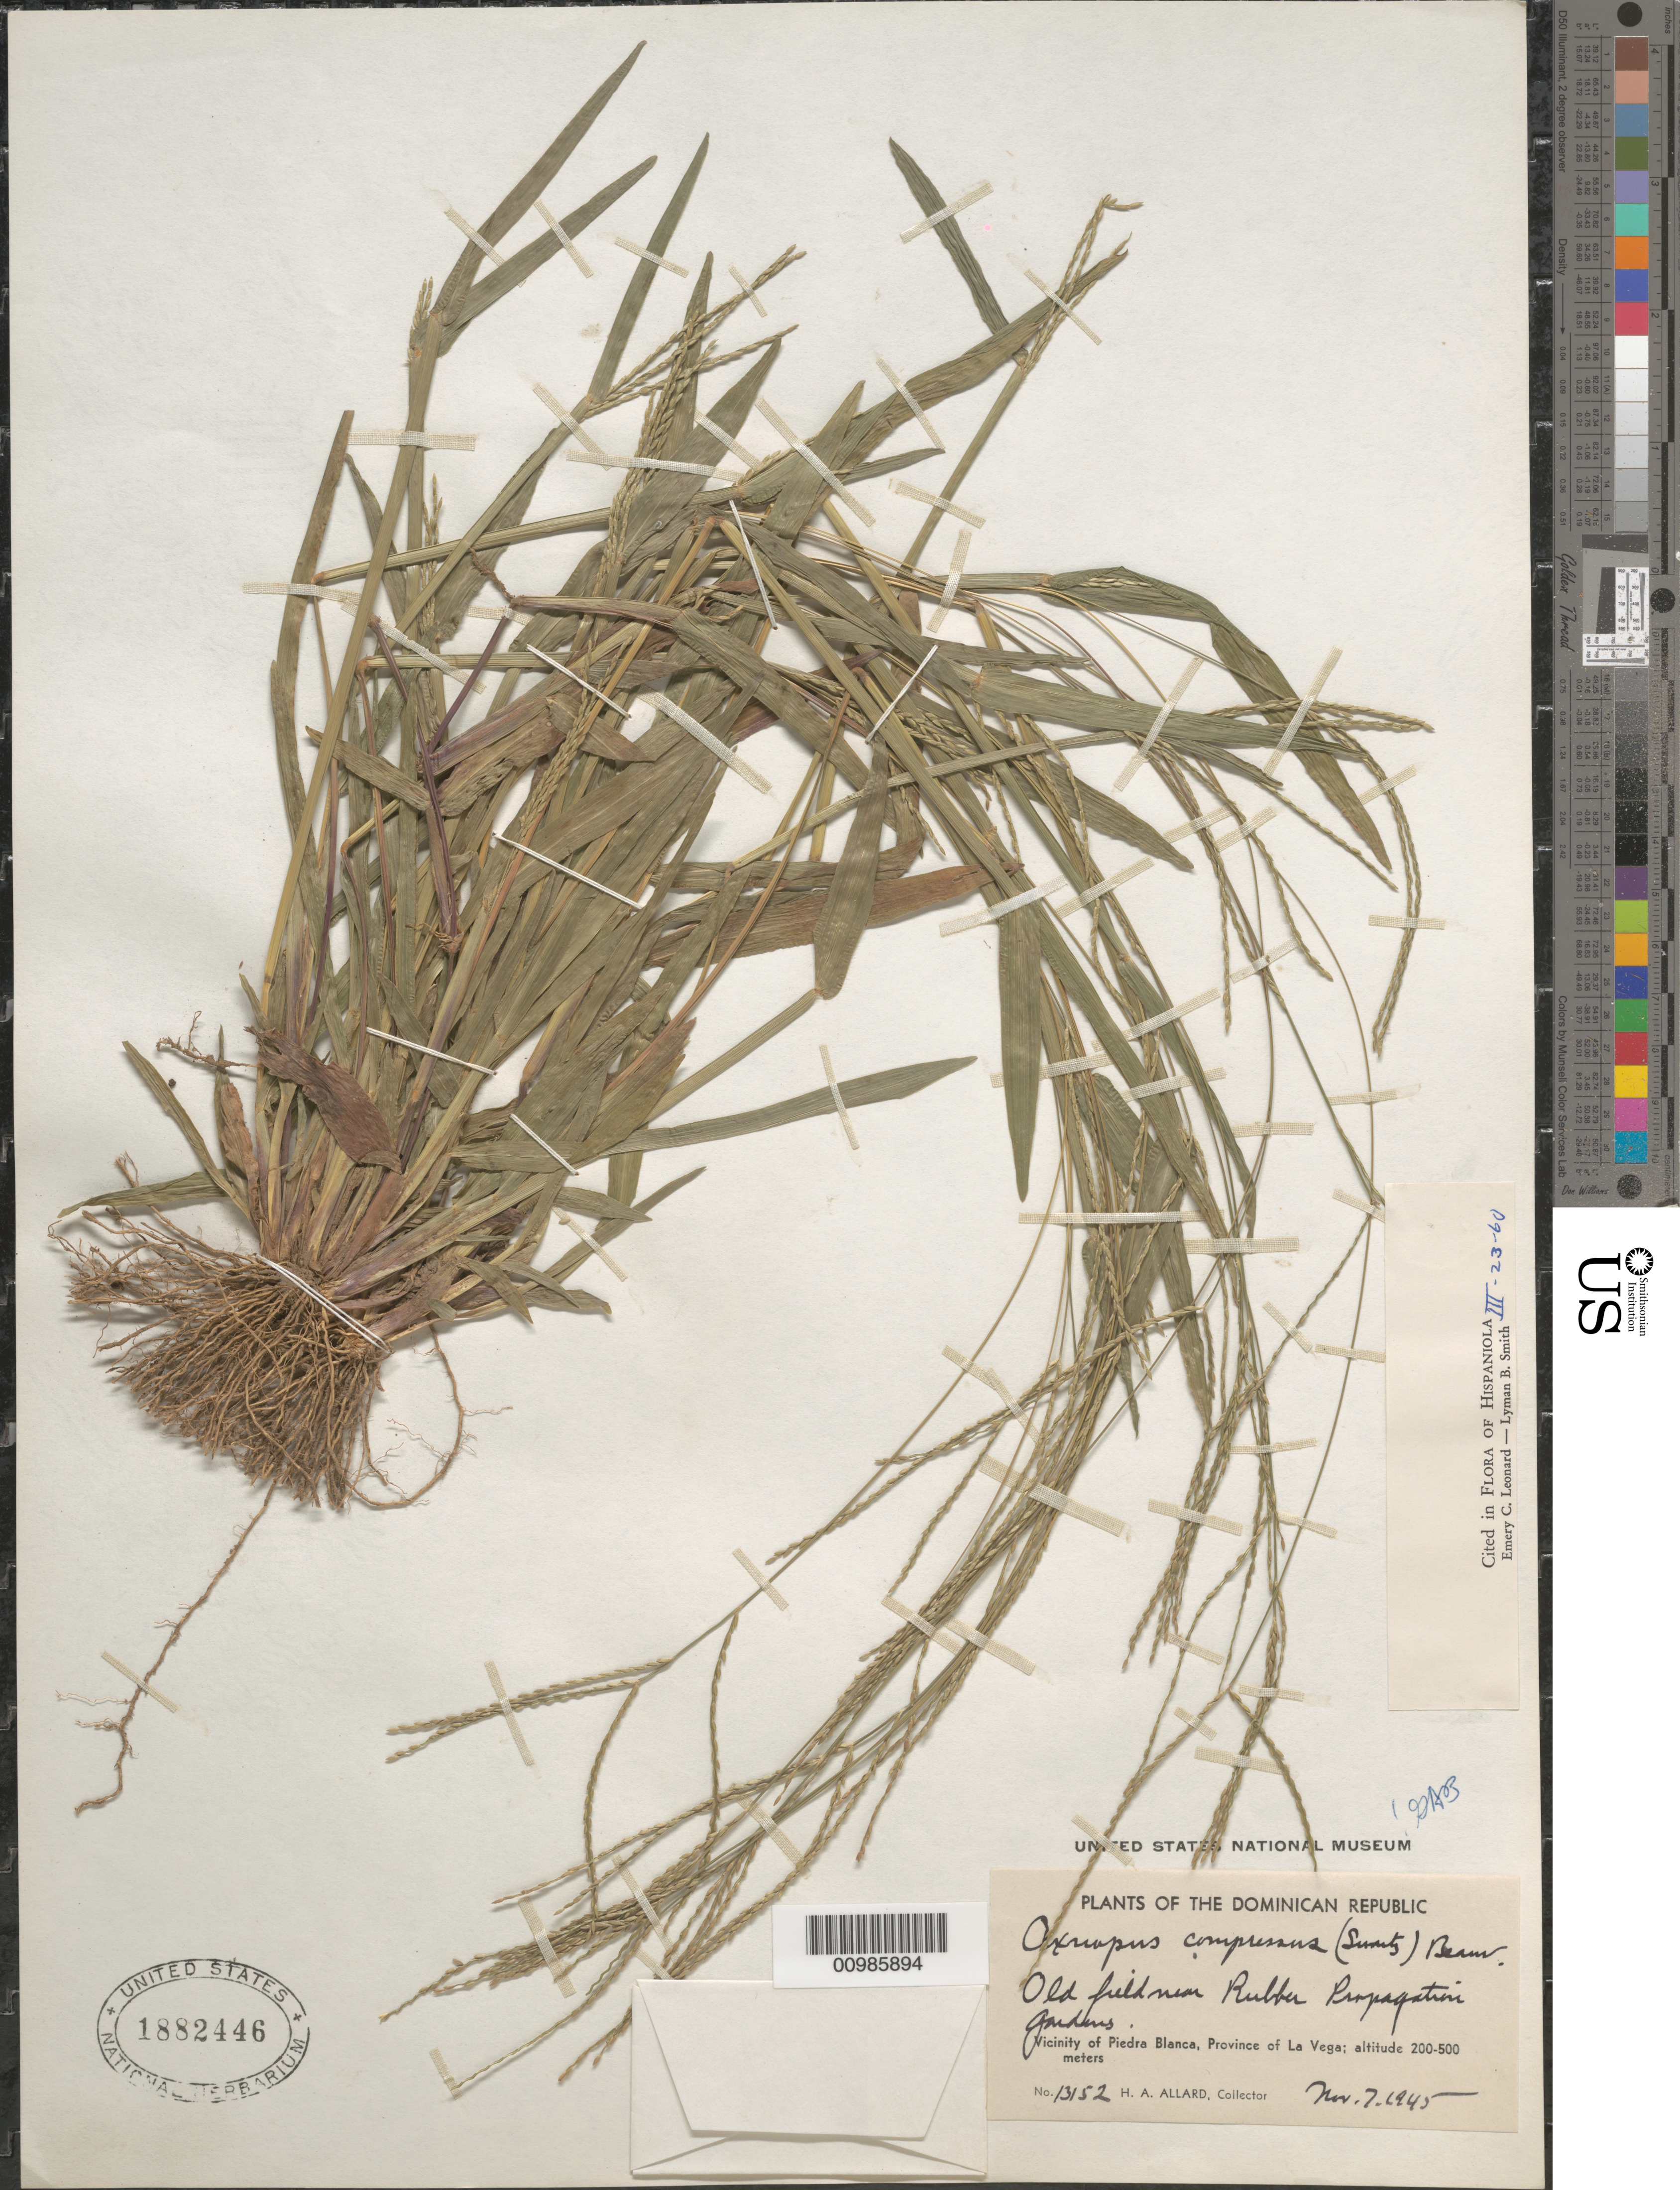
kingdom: Plantae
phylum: Tracheophyta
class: Liliopsida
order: Poales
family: Poaceae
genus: Axonopus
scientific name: Axonopus compressus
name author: (Sw.) P. Beauv.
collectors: H. A. Allard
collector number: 13152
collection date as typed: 07 Nov 1945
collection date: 1945-11-07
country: Dominican Republic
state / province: La Vega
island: Hispaniola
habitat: old field near gardens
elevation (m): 200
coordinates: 0 N, 0 E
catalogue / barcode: US 1882446